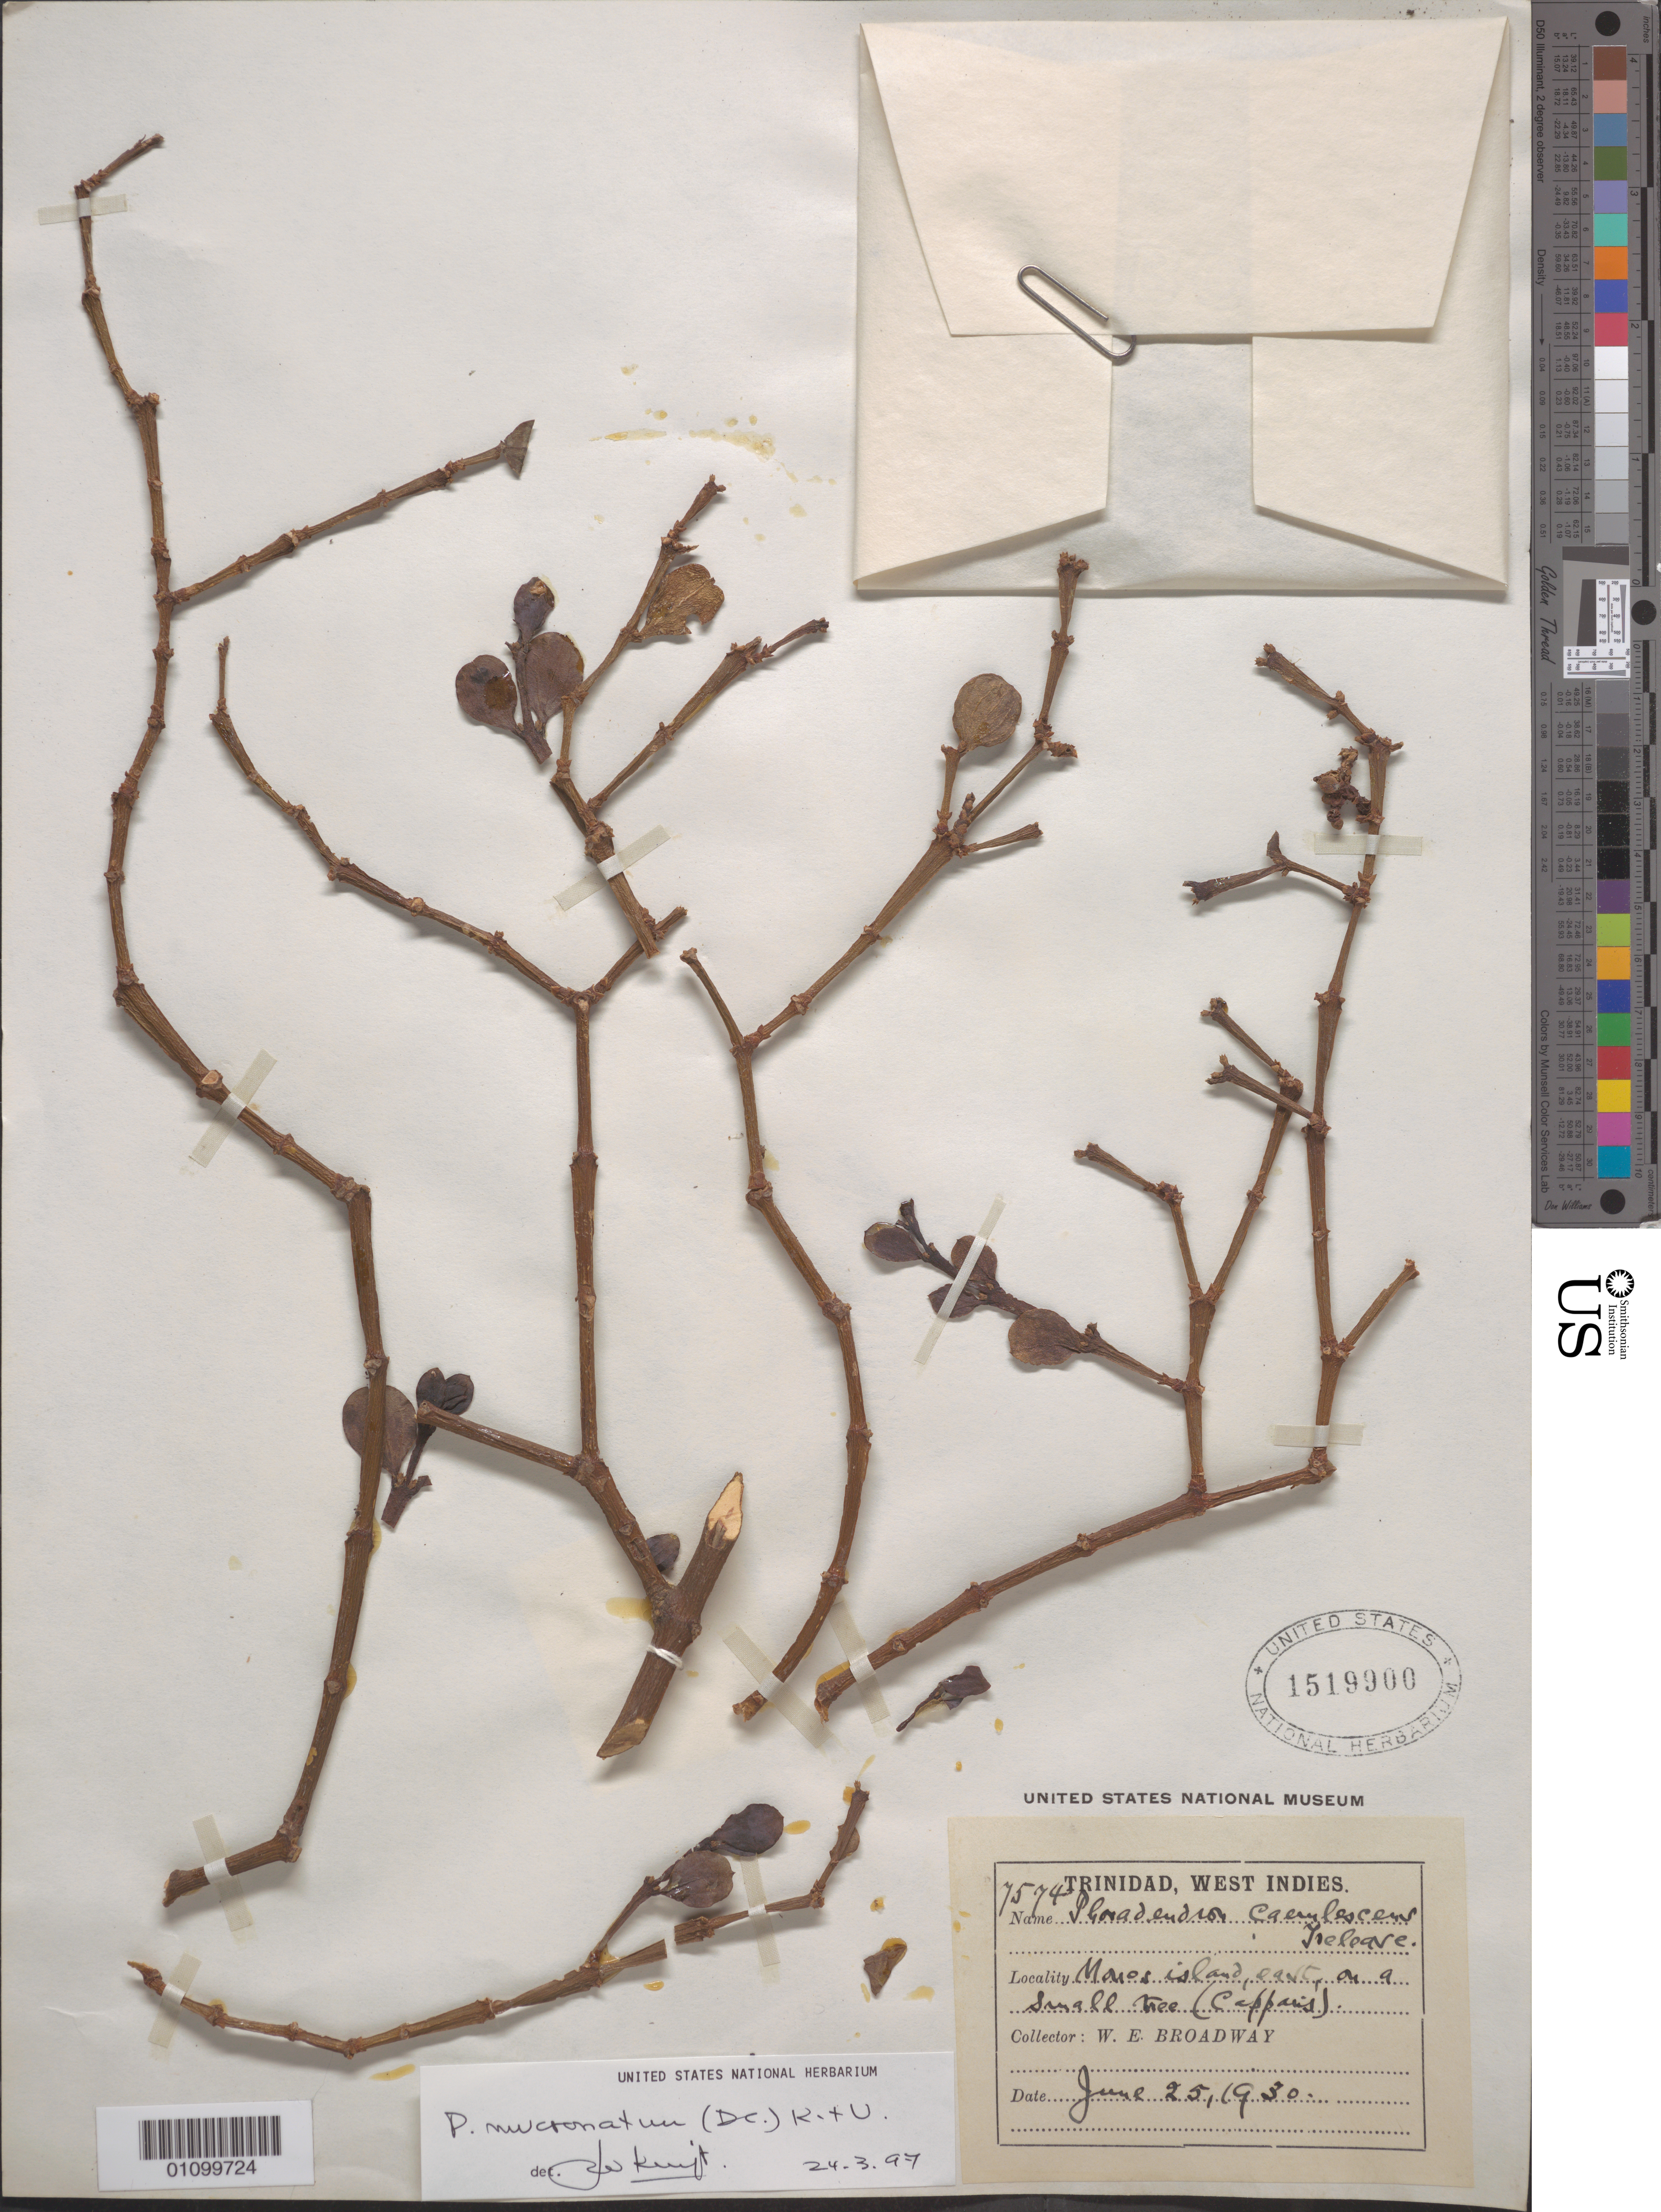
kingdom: Plantae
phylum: Tracheophyta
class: Magnoliopsida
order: Santalales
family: Viscaceae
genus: Phoradendron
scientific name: Phoradendron mucronatum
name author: (DC.) Krug & Urb.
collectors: W. E. Broadway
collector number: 7574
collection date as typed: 25 Jun 1930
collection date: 1930-06-25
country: Trinidad and Tobago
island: Trinidad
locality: Monos Island, E.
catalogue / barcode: US 1519900